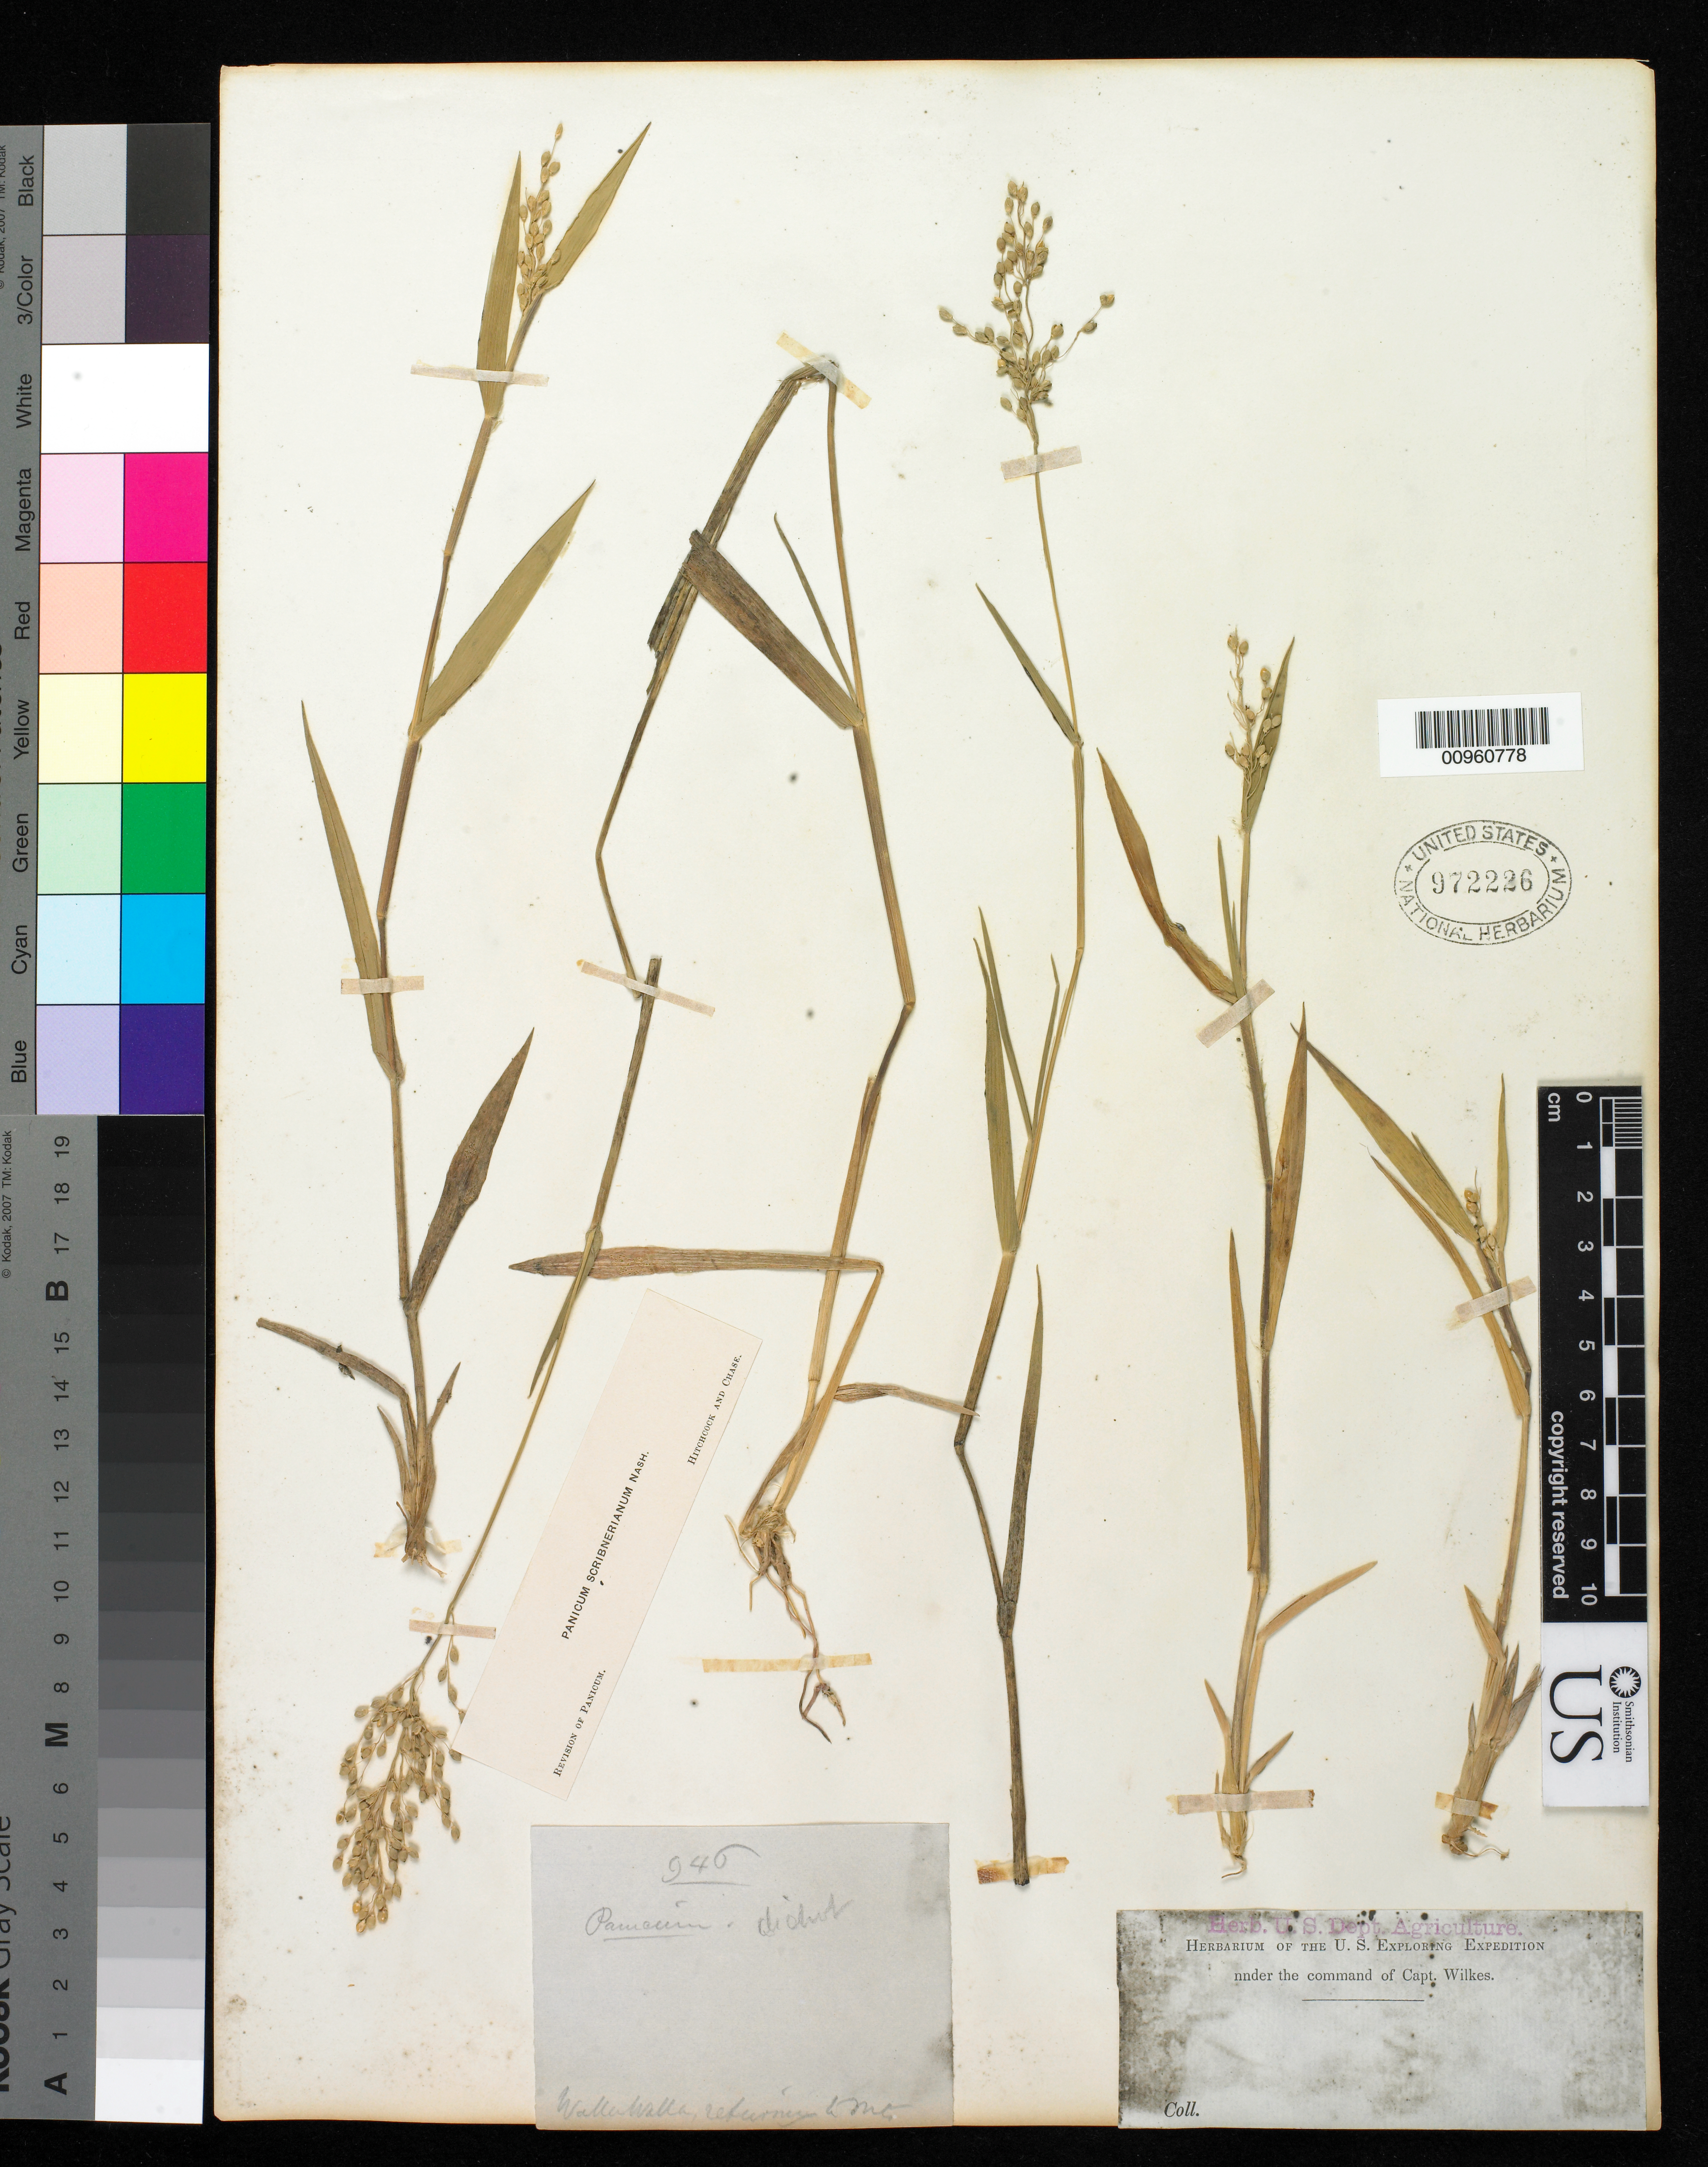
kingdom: Plantae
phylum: Tracheophyta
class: Liliopsida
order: Poales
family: Poaceae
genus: Dichanthelium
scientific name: Dichanthelium oligosanthes var. scribnerianum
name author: (Nash) Gould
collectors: Wilkes Explor. Exped.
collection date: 1838/1842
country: United States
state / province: Oregon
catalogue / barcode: US 972226